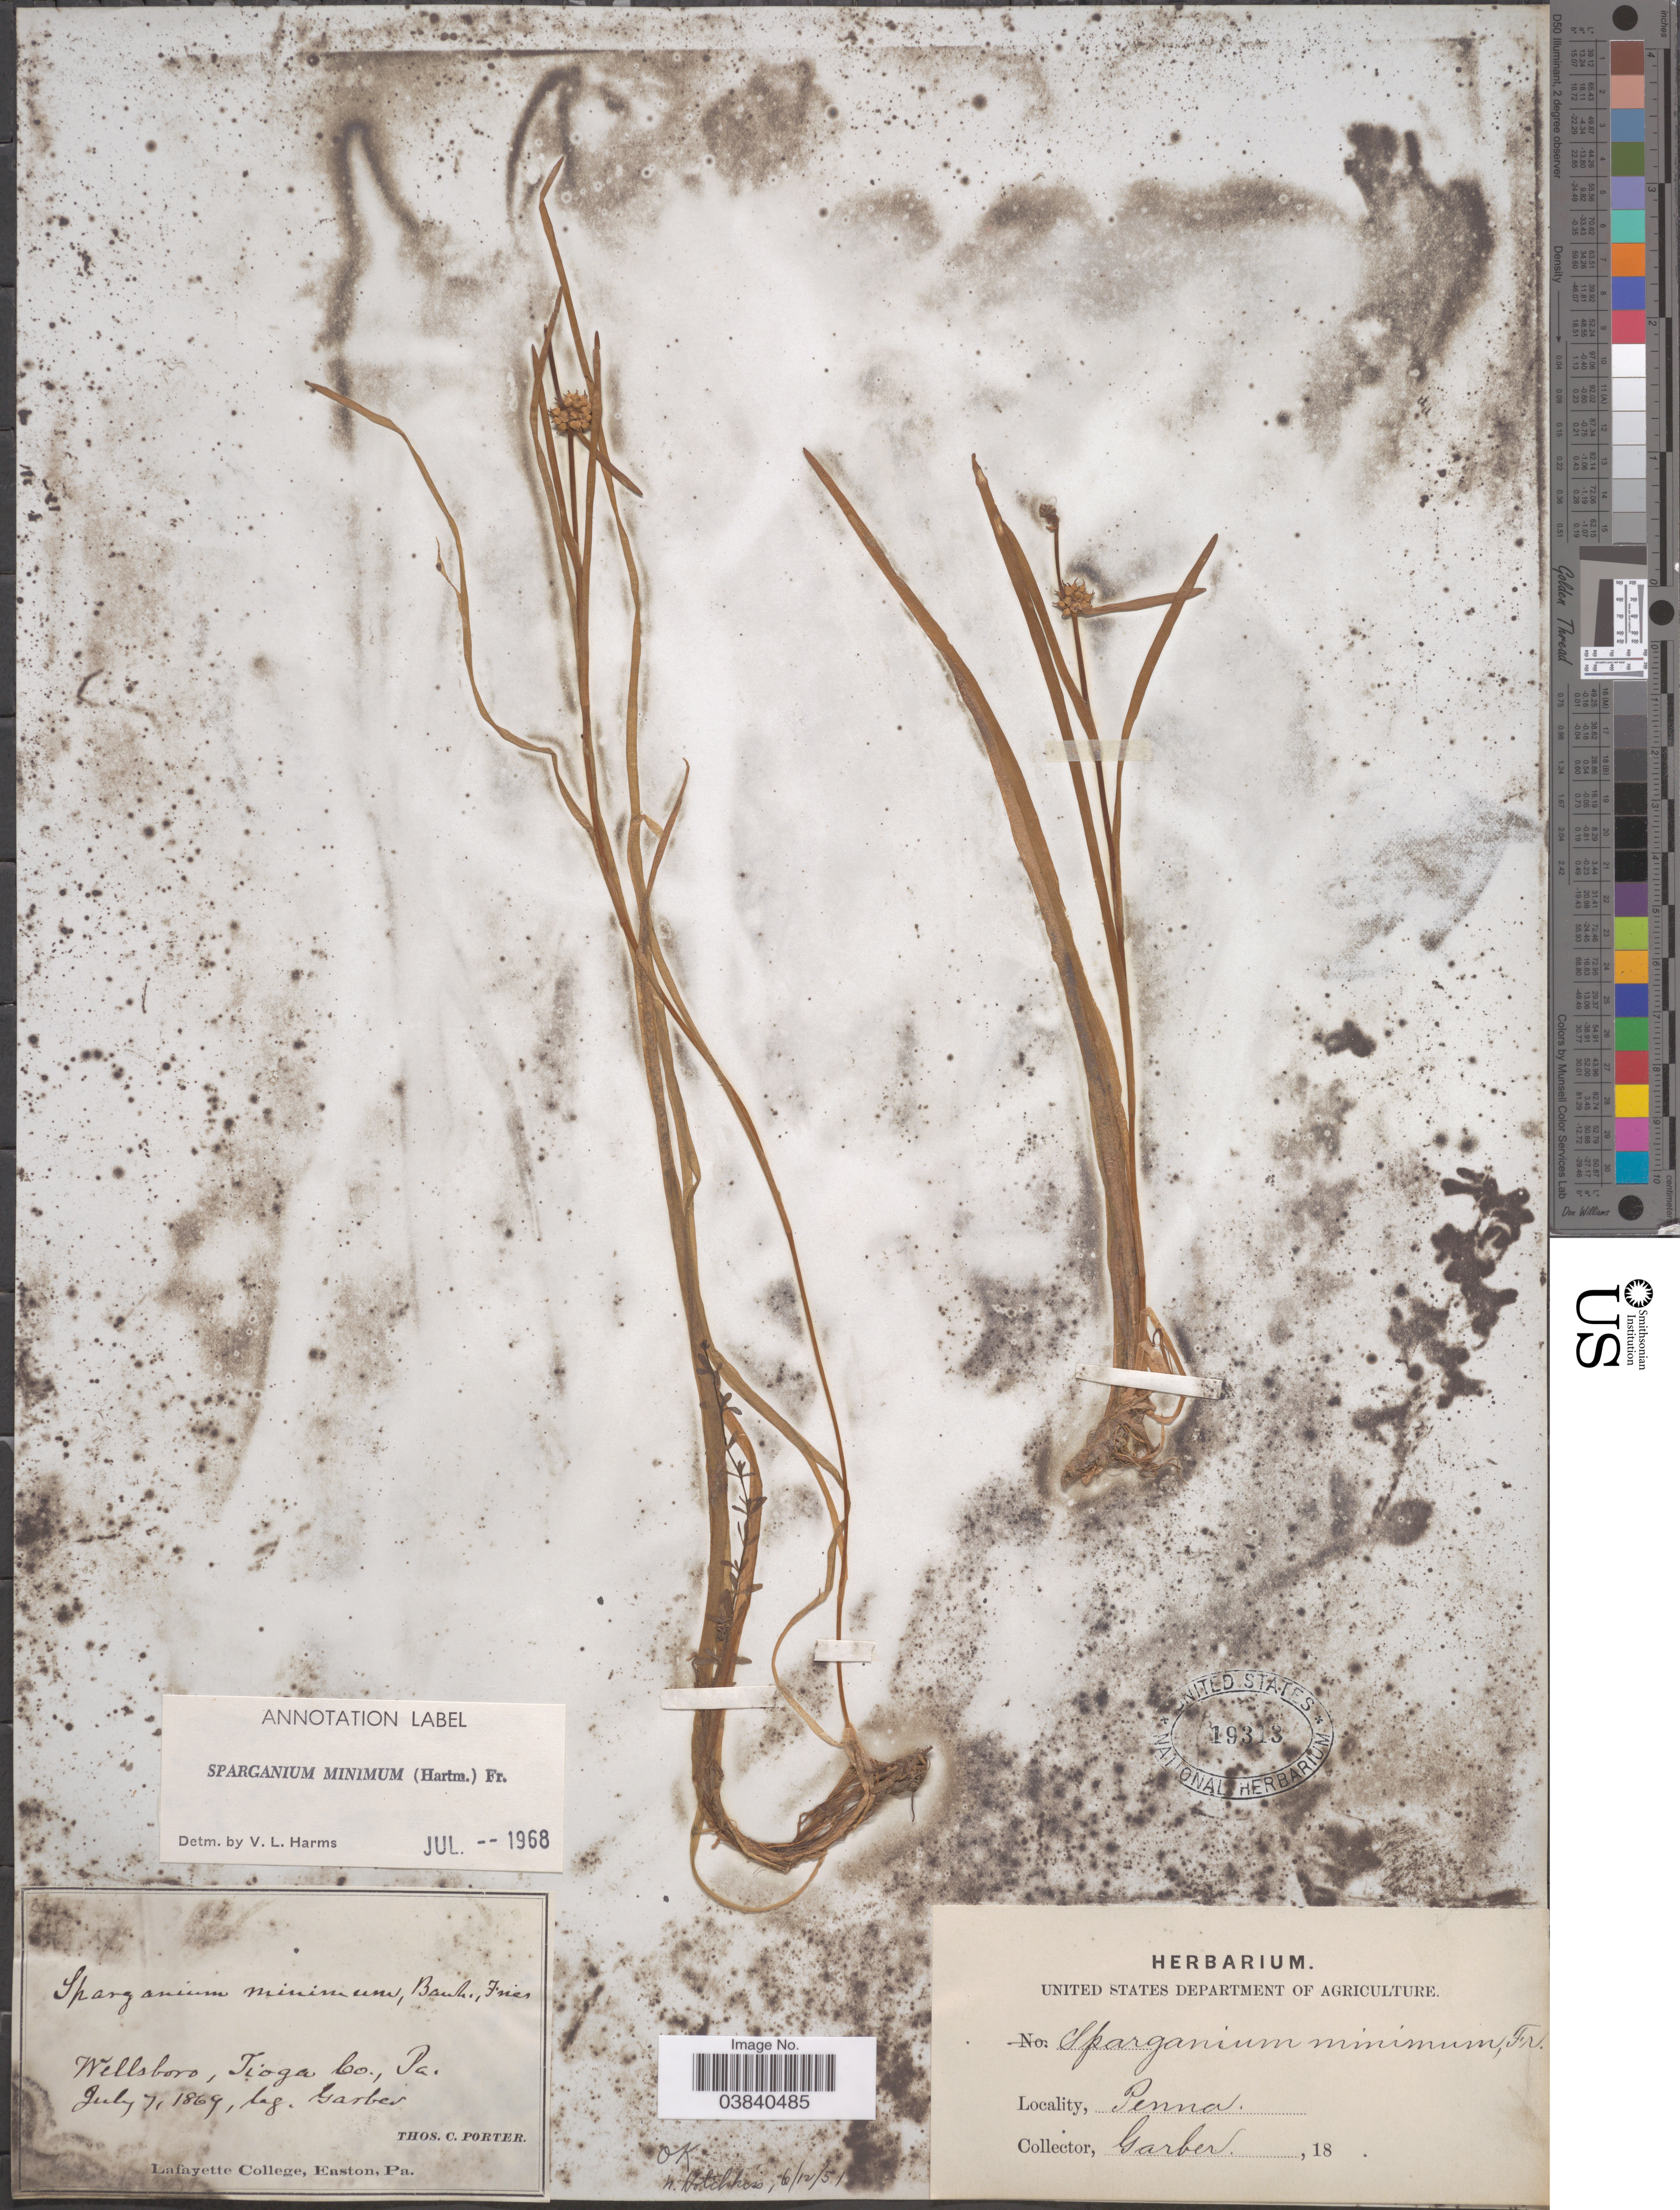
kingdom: Plantae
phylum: Tracheophyta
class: Liliopsida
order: Poales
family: Typhaceae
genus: Sparganium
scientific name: Sparganium minimum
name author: Wallr.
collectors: -- Garber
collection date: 1869-07-07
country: United States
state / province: Pennsylvania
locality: Willsboro, Tioga Co.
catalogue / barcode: US 19313